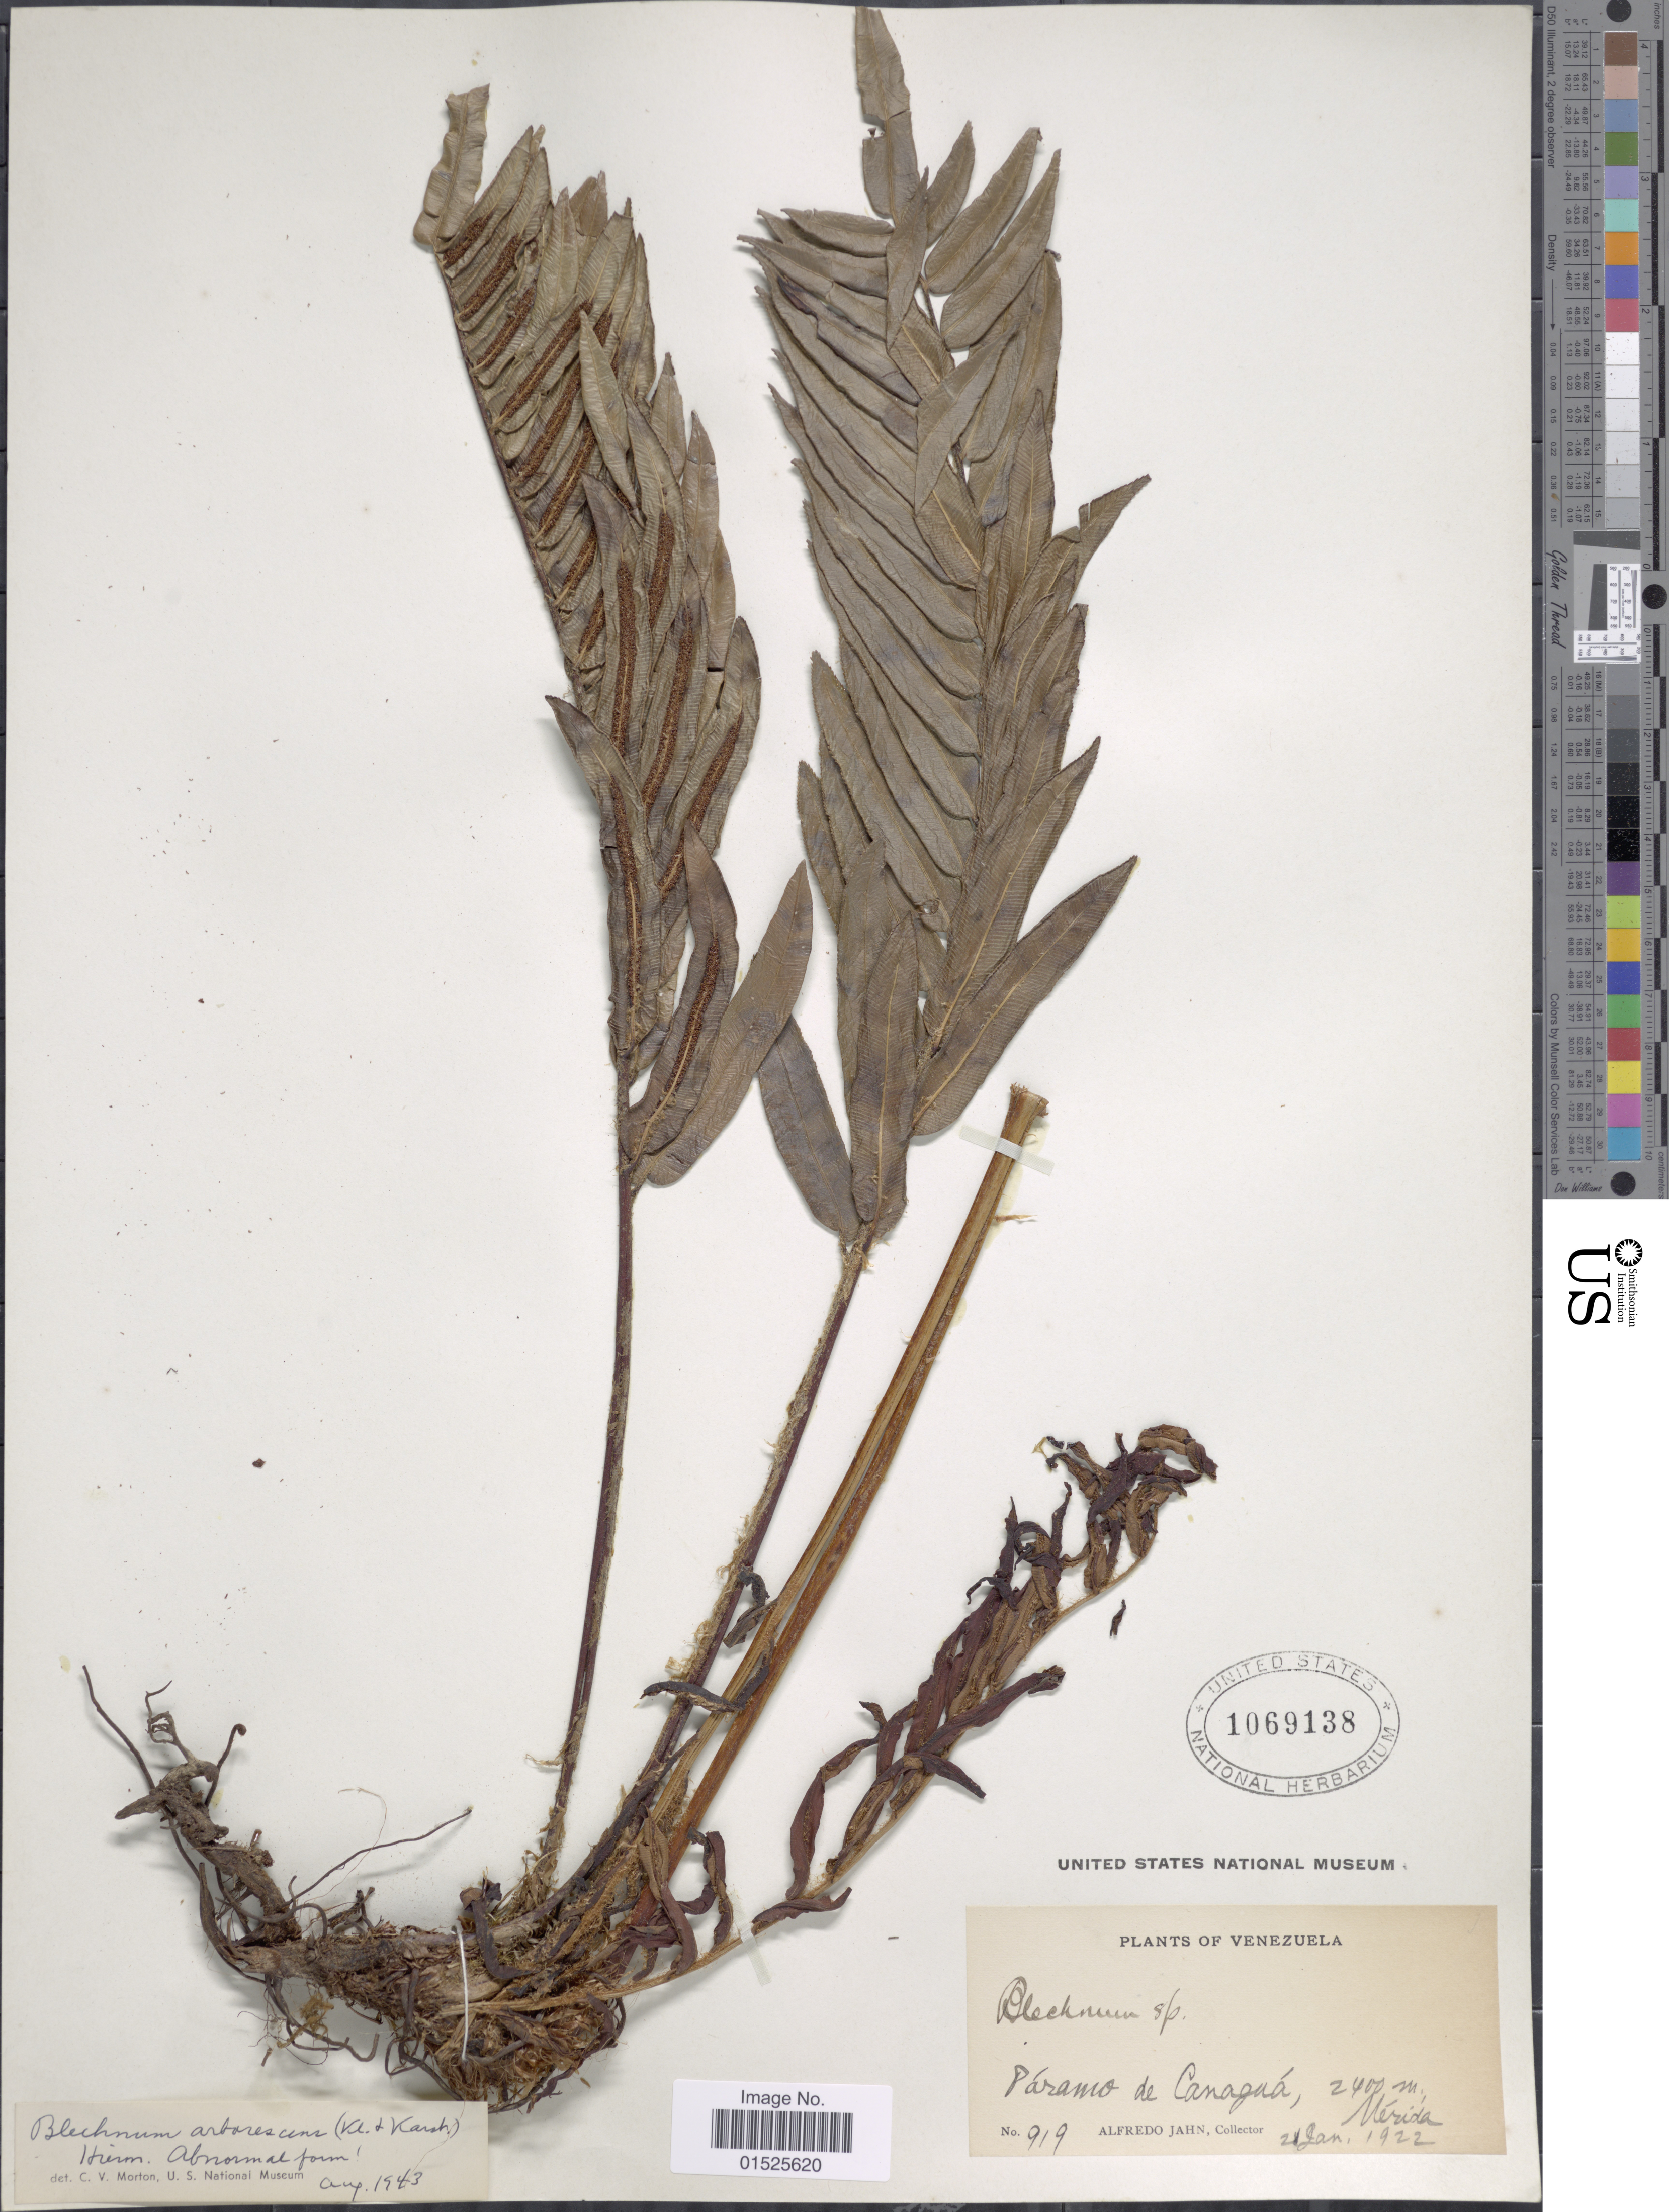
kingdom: Plantae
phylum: Tracheophyta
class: Polypodiopsida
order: Polypodiales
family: Blechnaceae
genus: Blechnum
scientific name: Blechnum cordatum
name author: (Desv.) Hieron.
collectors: A. Jahn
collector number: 919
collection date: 1922-01-21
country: Venezuela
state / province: Mérida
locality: Páramo de Canaguá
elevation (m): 2400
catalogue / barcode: US 1069138